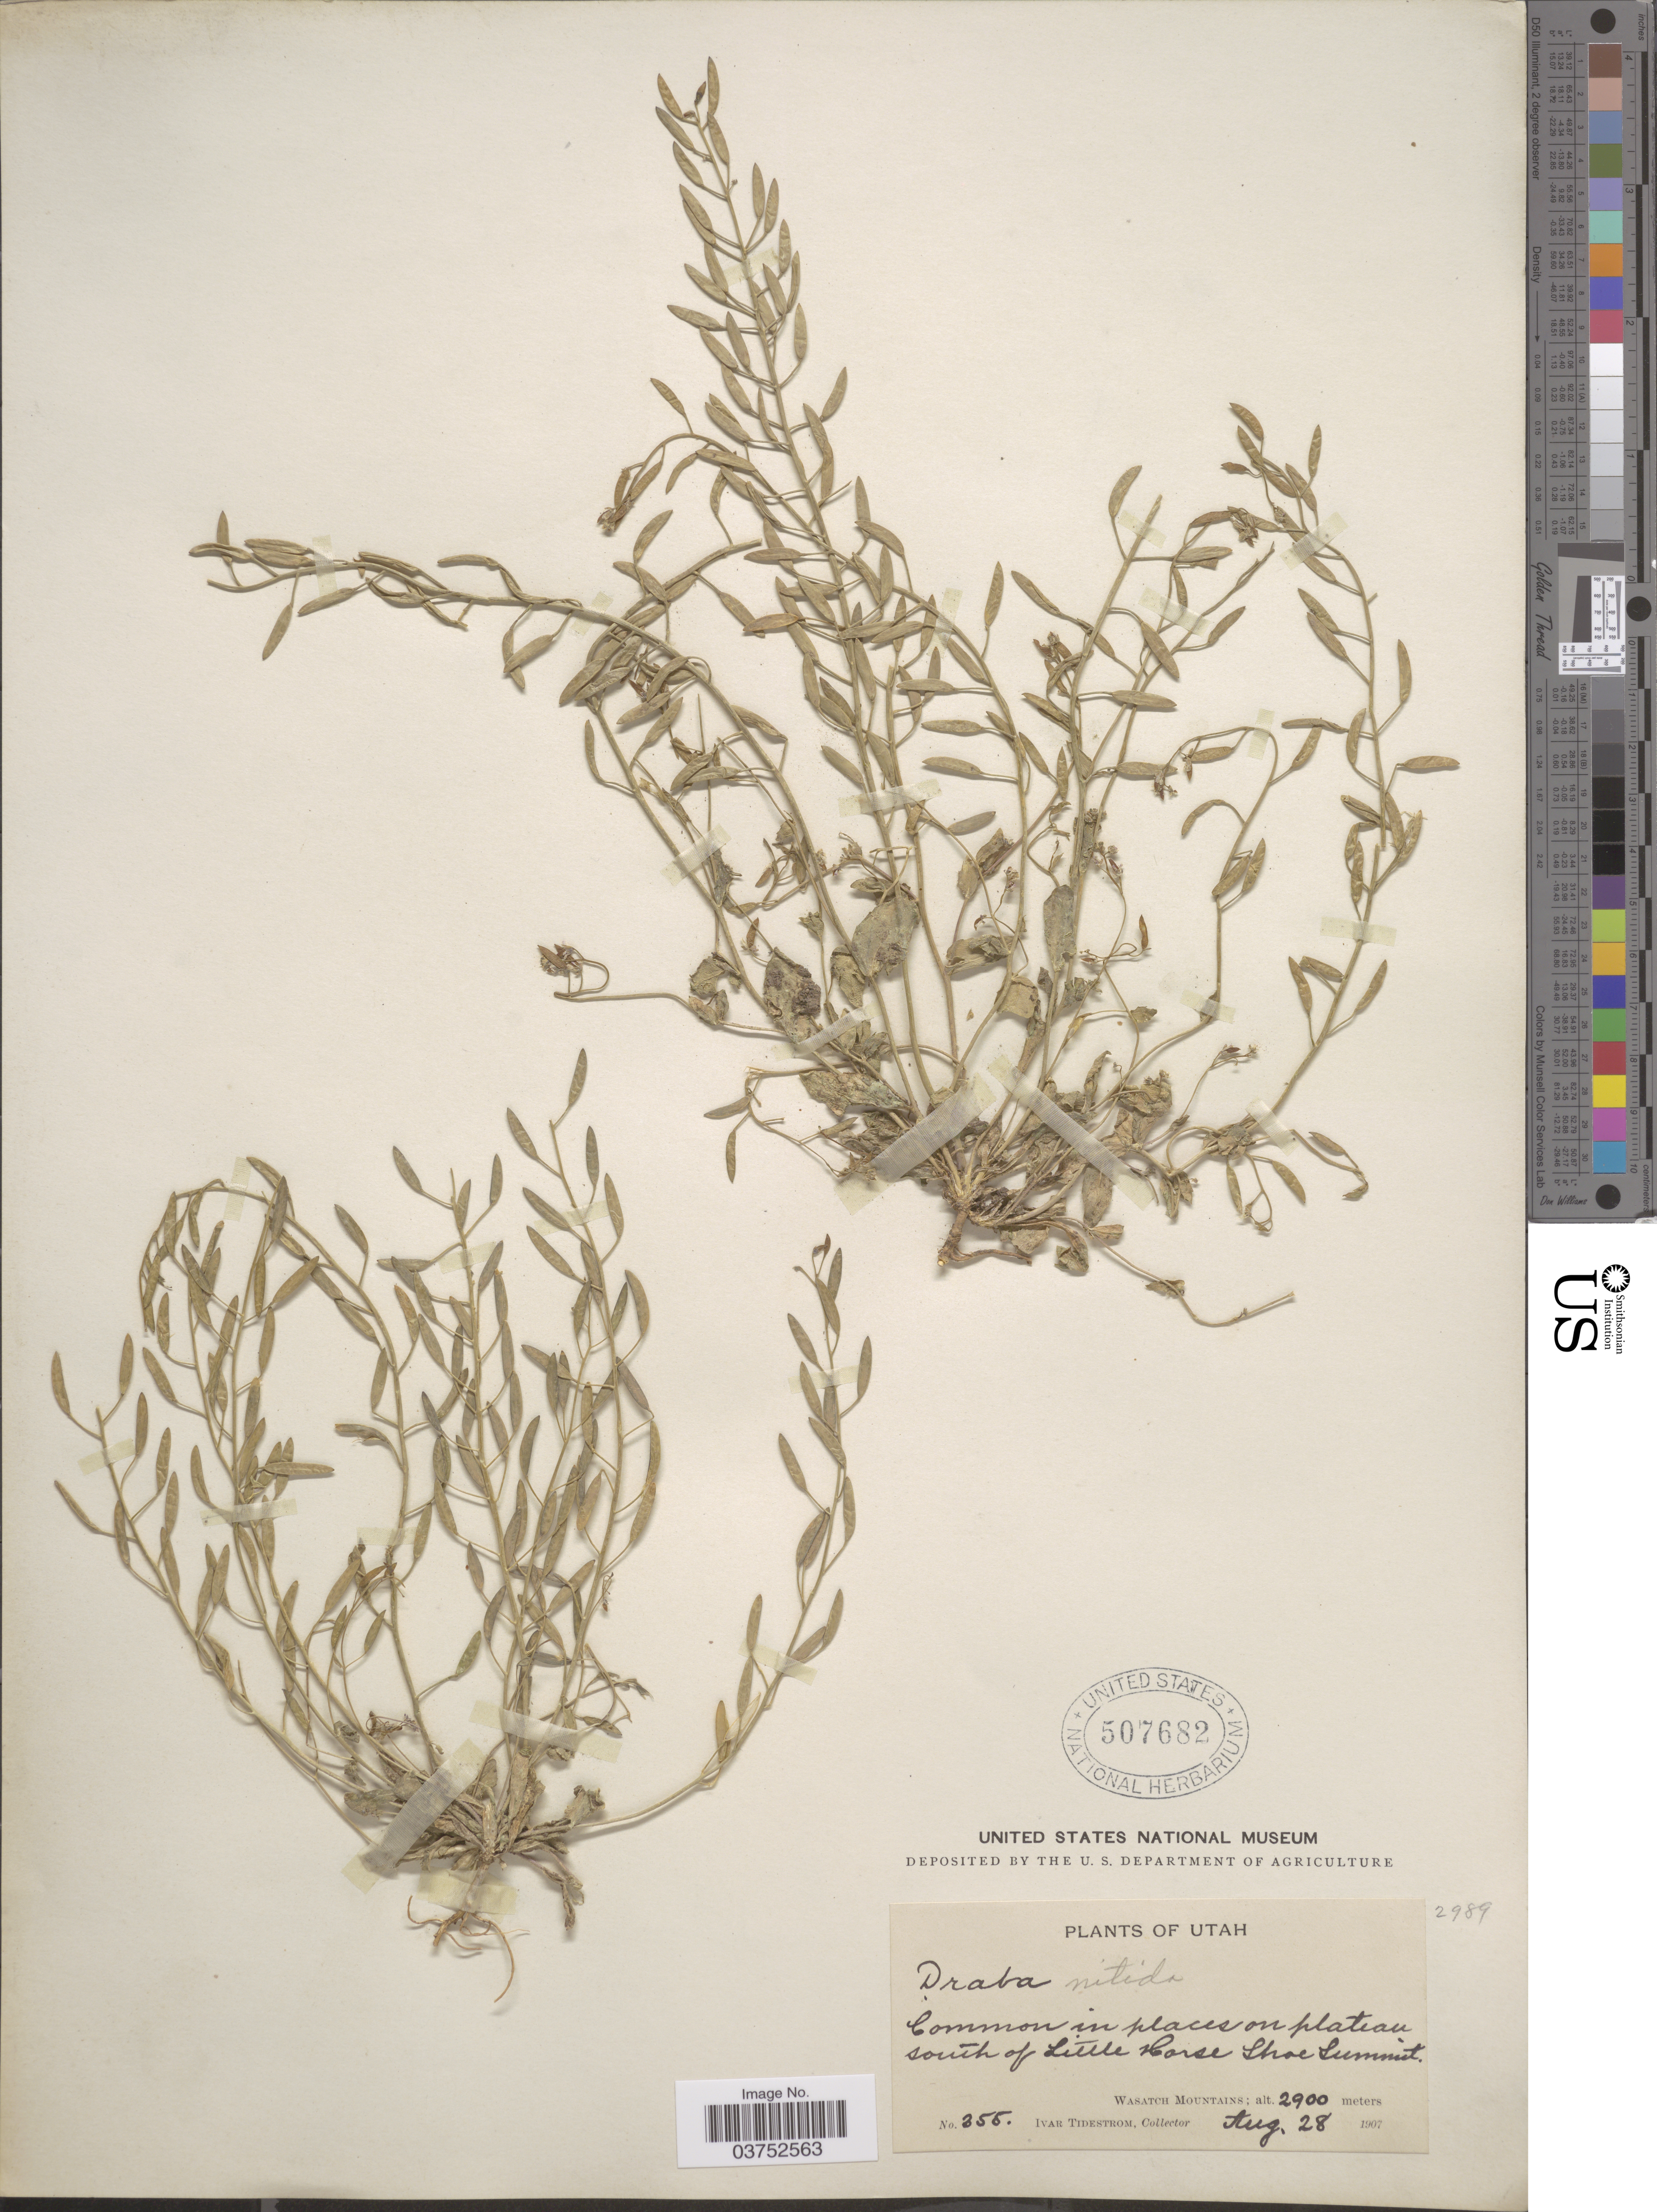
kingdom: Plantae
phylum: Tracheophyta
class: Magnoliopsida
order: Brassicales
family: Brassicaceae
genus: Draba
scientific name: Draba stenoloba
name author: Ledeb.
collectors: I. F. Tidestrom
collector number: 355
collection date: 1907-08-28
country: United States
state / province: Utah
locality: South of Little Horse Shoe Summit. Wasatch Mountains.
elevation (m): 2900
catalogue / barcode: US 507682